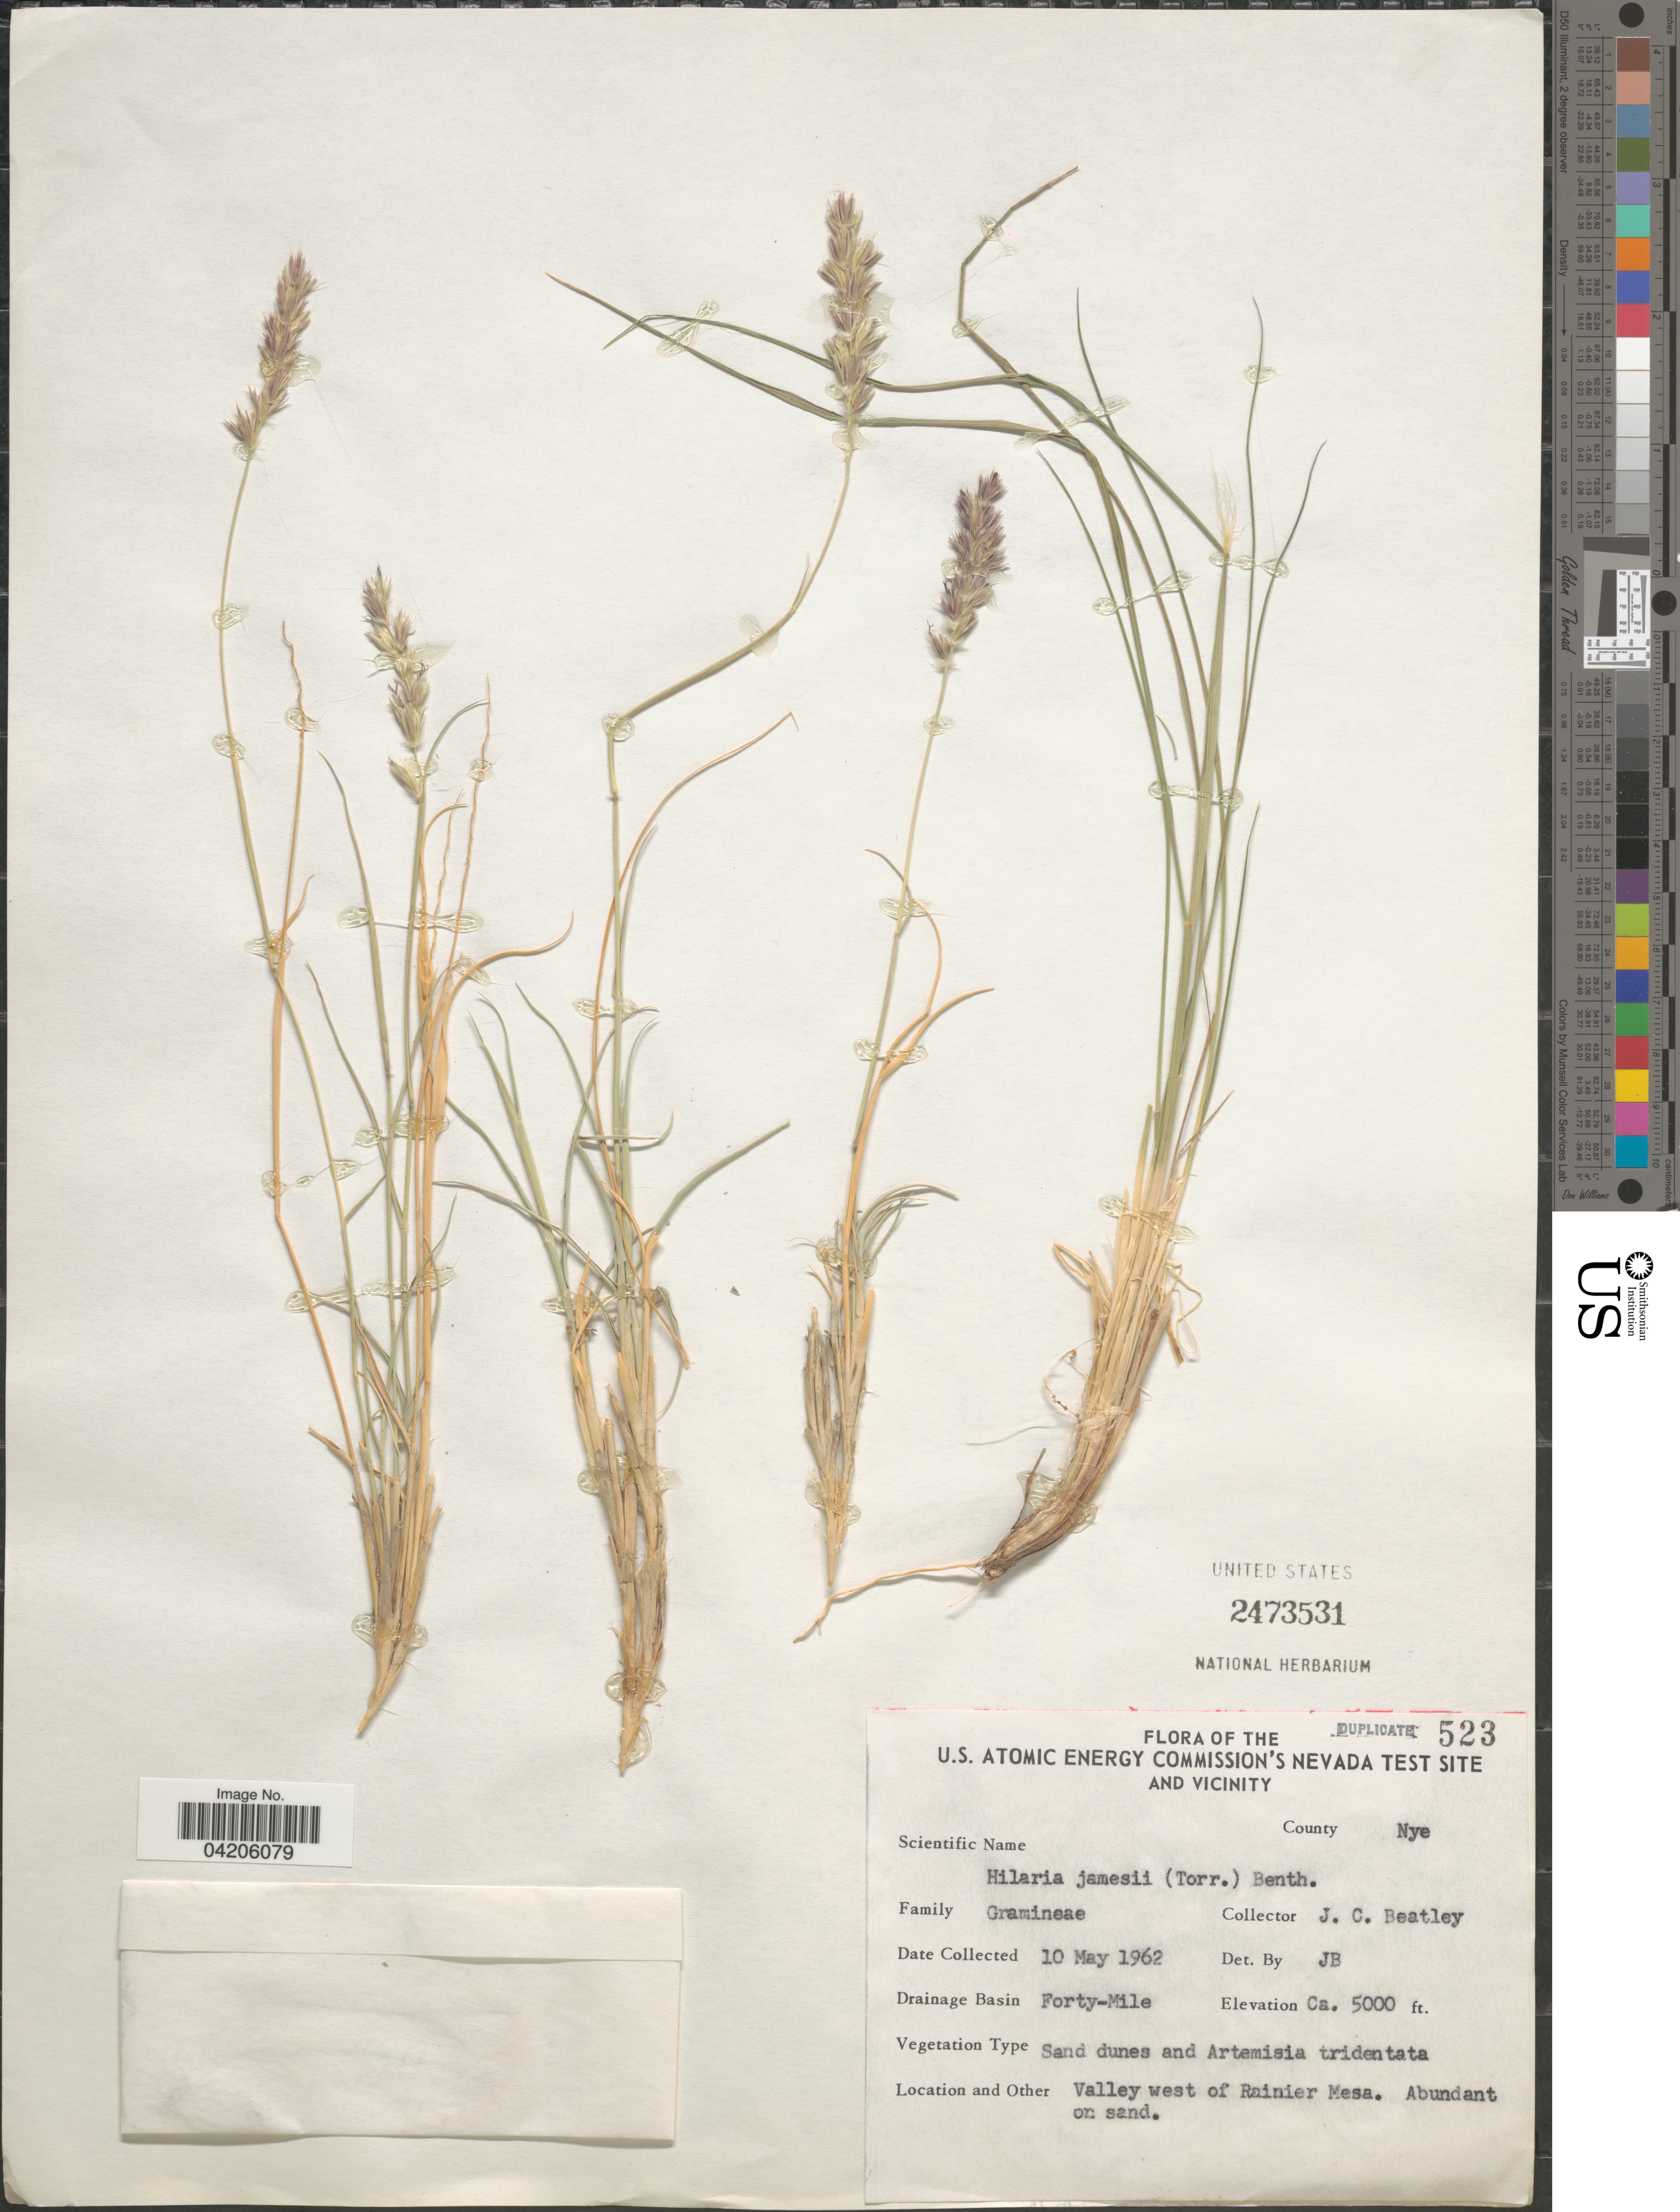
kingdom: Plantae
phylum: Tracheophyta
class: Liliopsida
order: Poales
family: Poaceae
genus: Hilaria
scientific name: Hilaria jamesii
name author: (Torr.) Benth.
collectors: J. C. Beatley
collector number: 523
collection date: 1962-05-10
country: United States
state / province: Nevada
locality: U.S. Atomic Energy Commission's Nevada Test Site and Vicinity. County Nye. Drainage Basin Forty-Mile. Valley west of Rainier Mesa. Abundant on sand.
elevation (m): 1524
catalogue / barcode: US 2473531